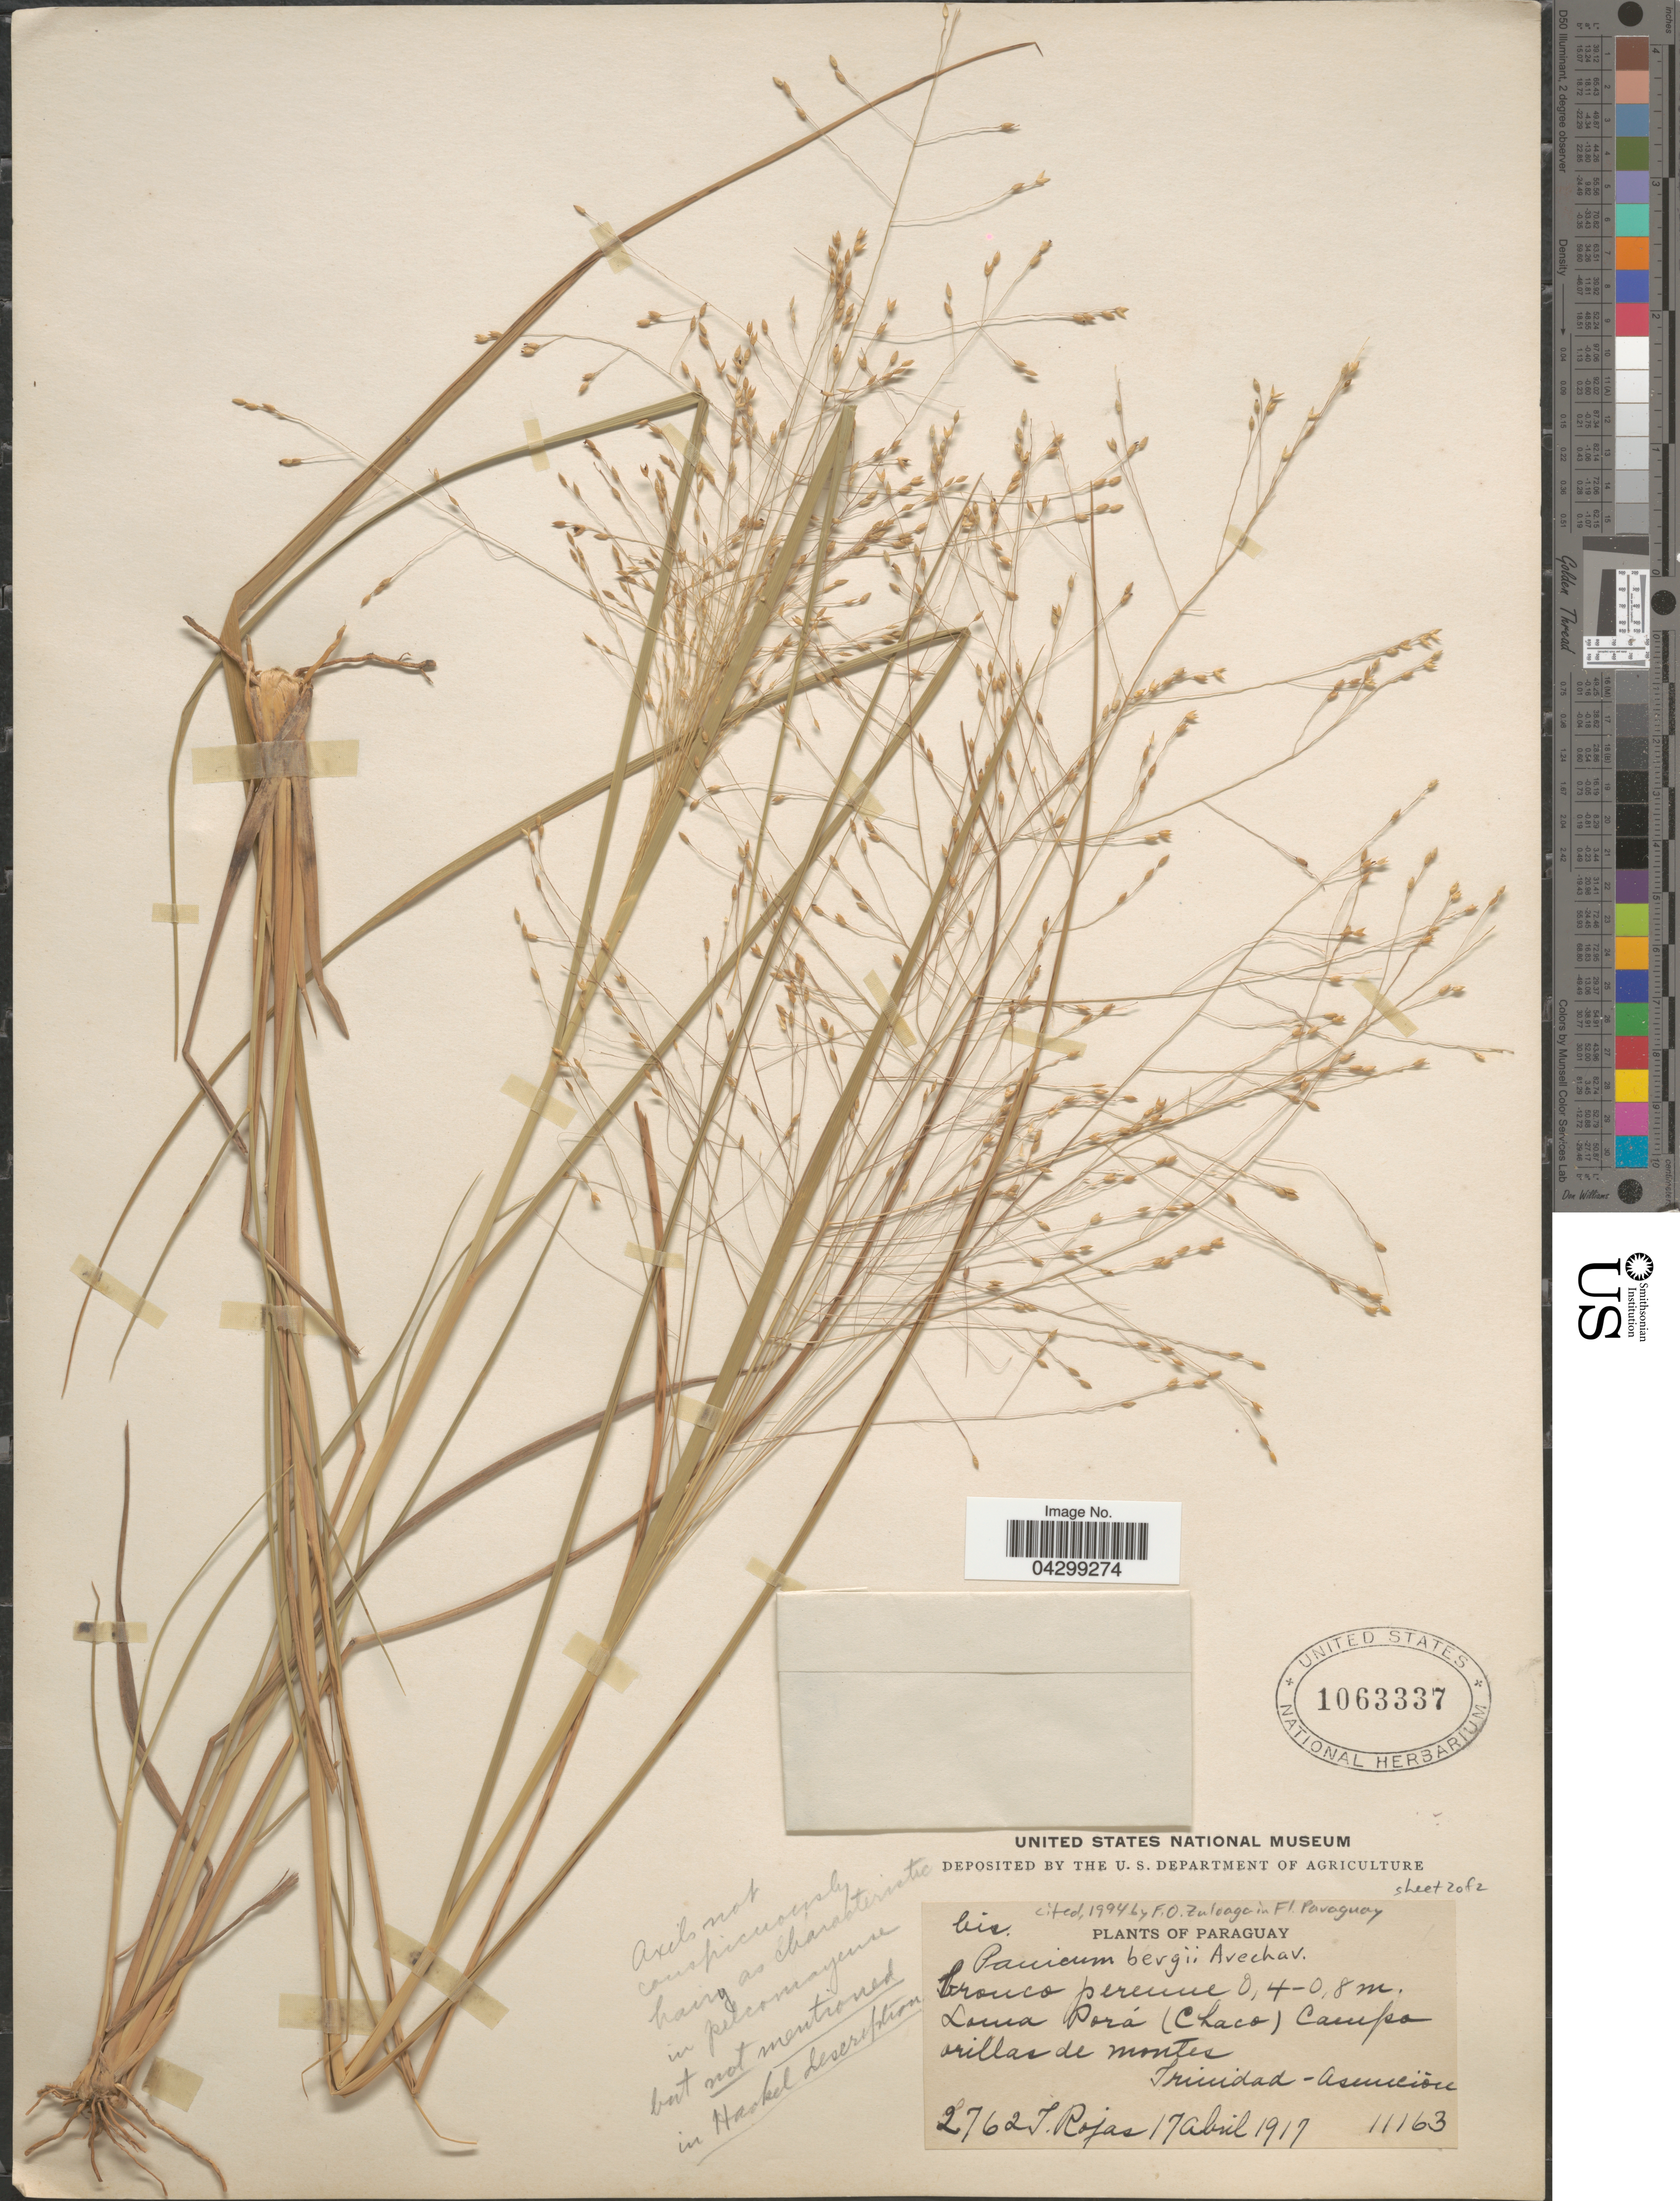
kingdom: Plantae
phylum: Tracheophyta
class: Liliopsida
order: Poales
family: Poaceae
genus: Panicum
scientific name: Panicum bergii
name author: Arechav.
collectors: T. Rojas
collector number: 2762/11163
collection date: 1917-04-17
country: Paraguay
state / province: Asuncion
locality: Loma Porá (Chaco). Campo orillas de montes. Trinidad.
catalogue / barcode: US 1063337